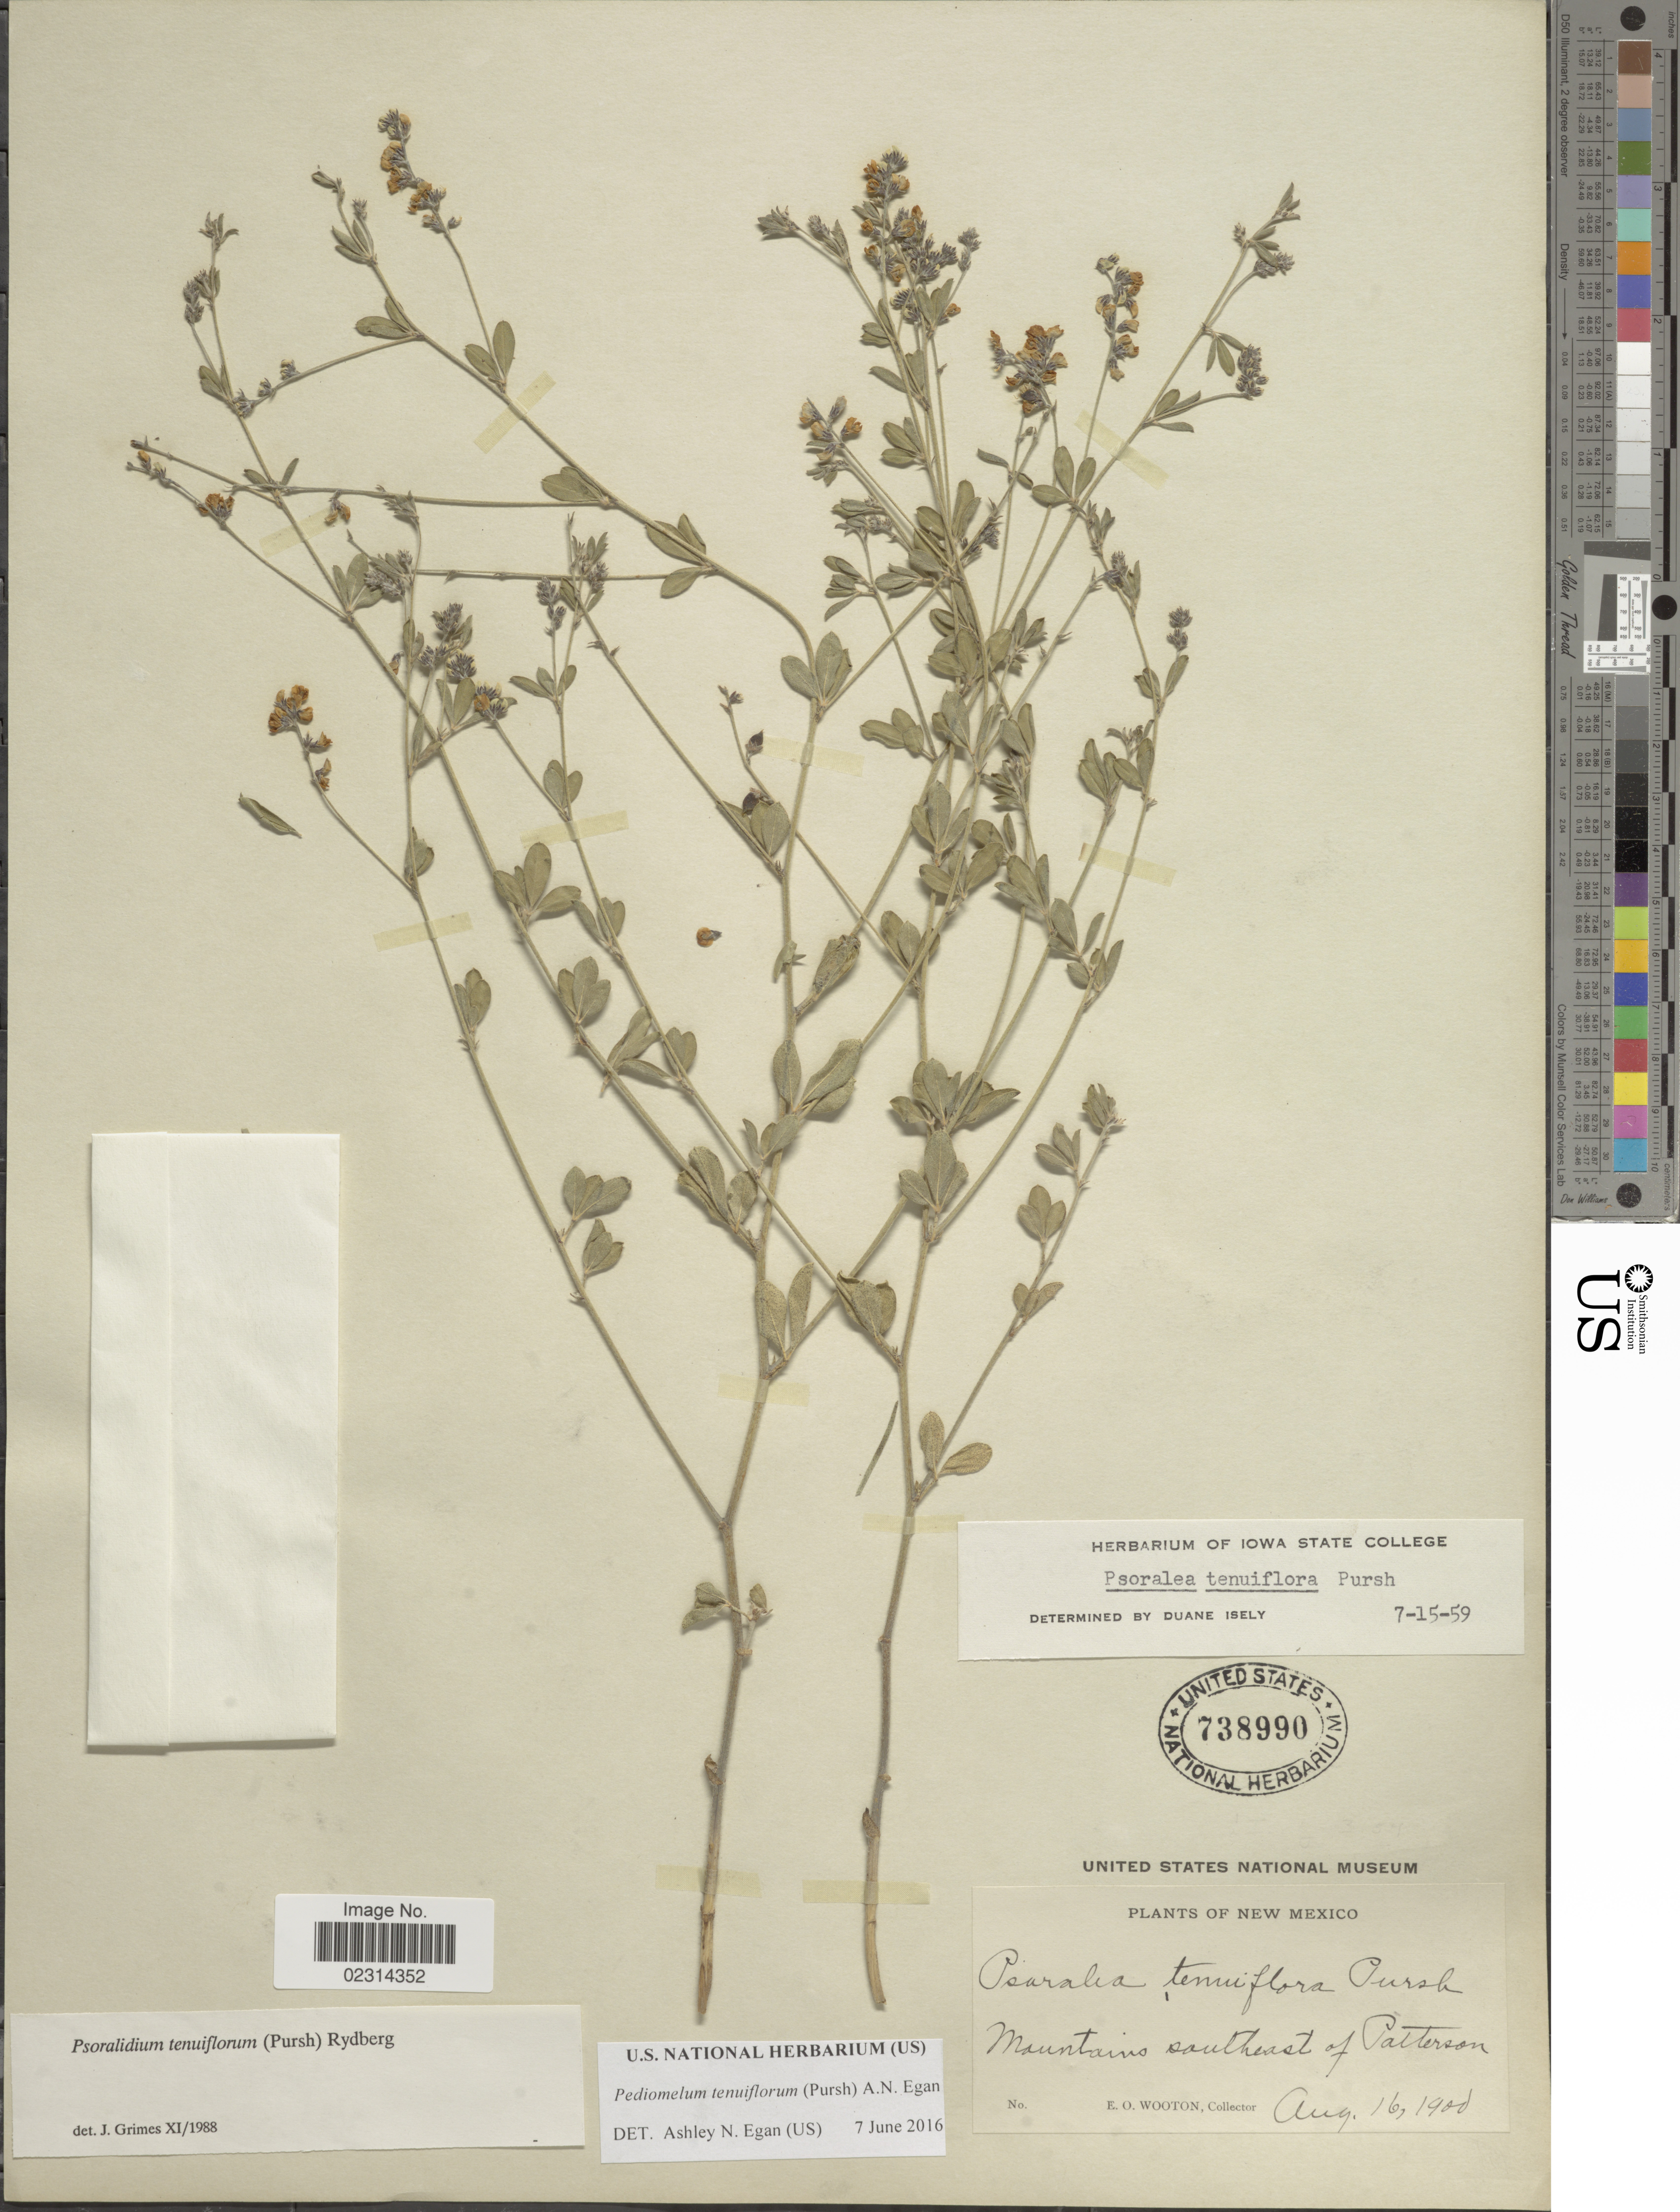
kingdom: Plantae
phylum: Tracheophyta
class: Magnoliopsida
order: Fabales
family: Fabaceae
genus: Psoralidium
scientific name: Psoralidium tenuiflorum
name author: (Pursh) Rydb.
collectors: E. O. Wooton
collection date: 1900-08-16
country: United States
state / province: New Mexico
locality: Mountains southeast of Patterson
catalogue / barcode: US 738990